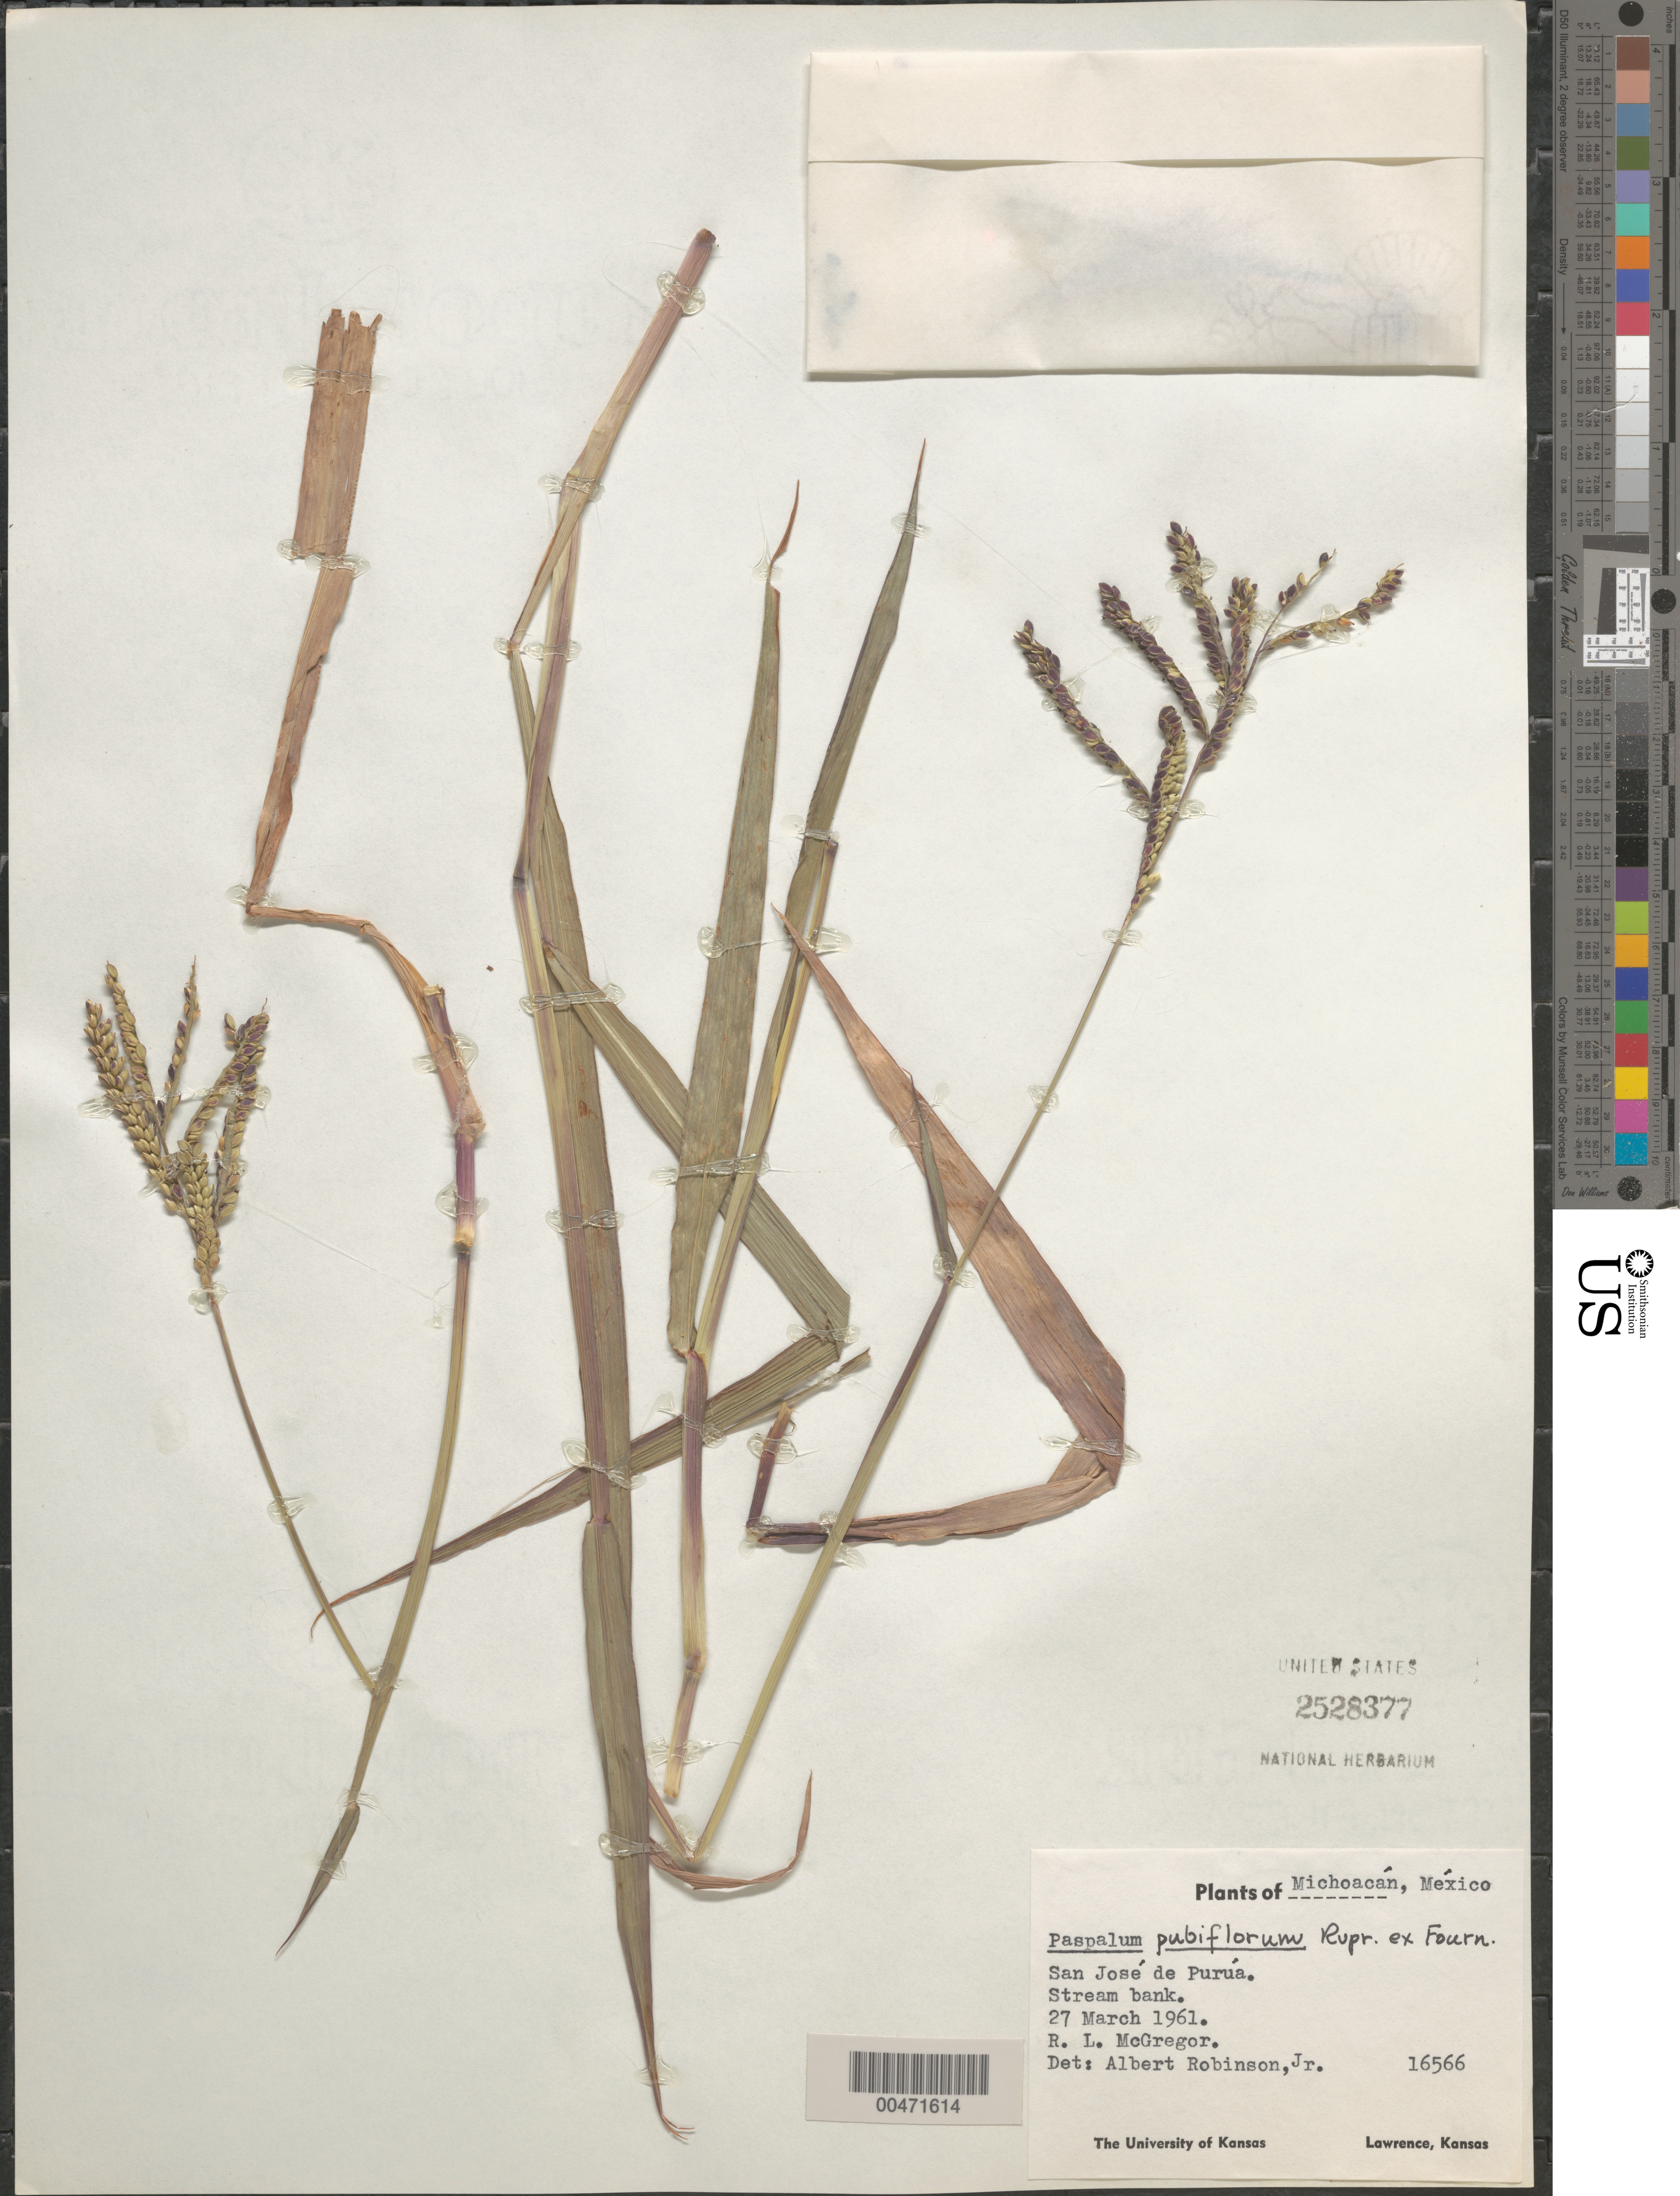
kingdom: Plantae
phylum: Tracheophyta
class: Liliopsida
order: Poales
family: Poaceae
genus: Paspalum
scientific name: Paspalum pubiflorum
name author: Rupr. ex E. Fourn.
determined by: Robinson, A., Jr.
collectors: R. McGregor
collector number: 16566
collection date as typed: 27 Mar 1961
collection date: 1961-03-27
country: Mexico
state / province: Michoacán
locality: San José de Purua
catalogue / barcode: US 2528377